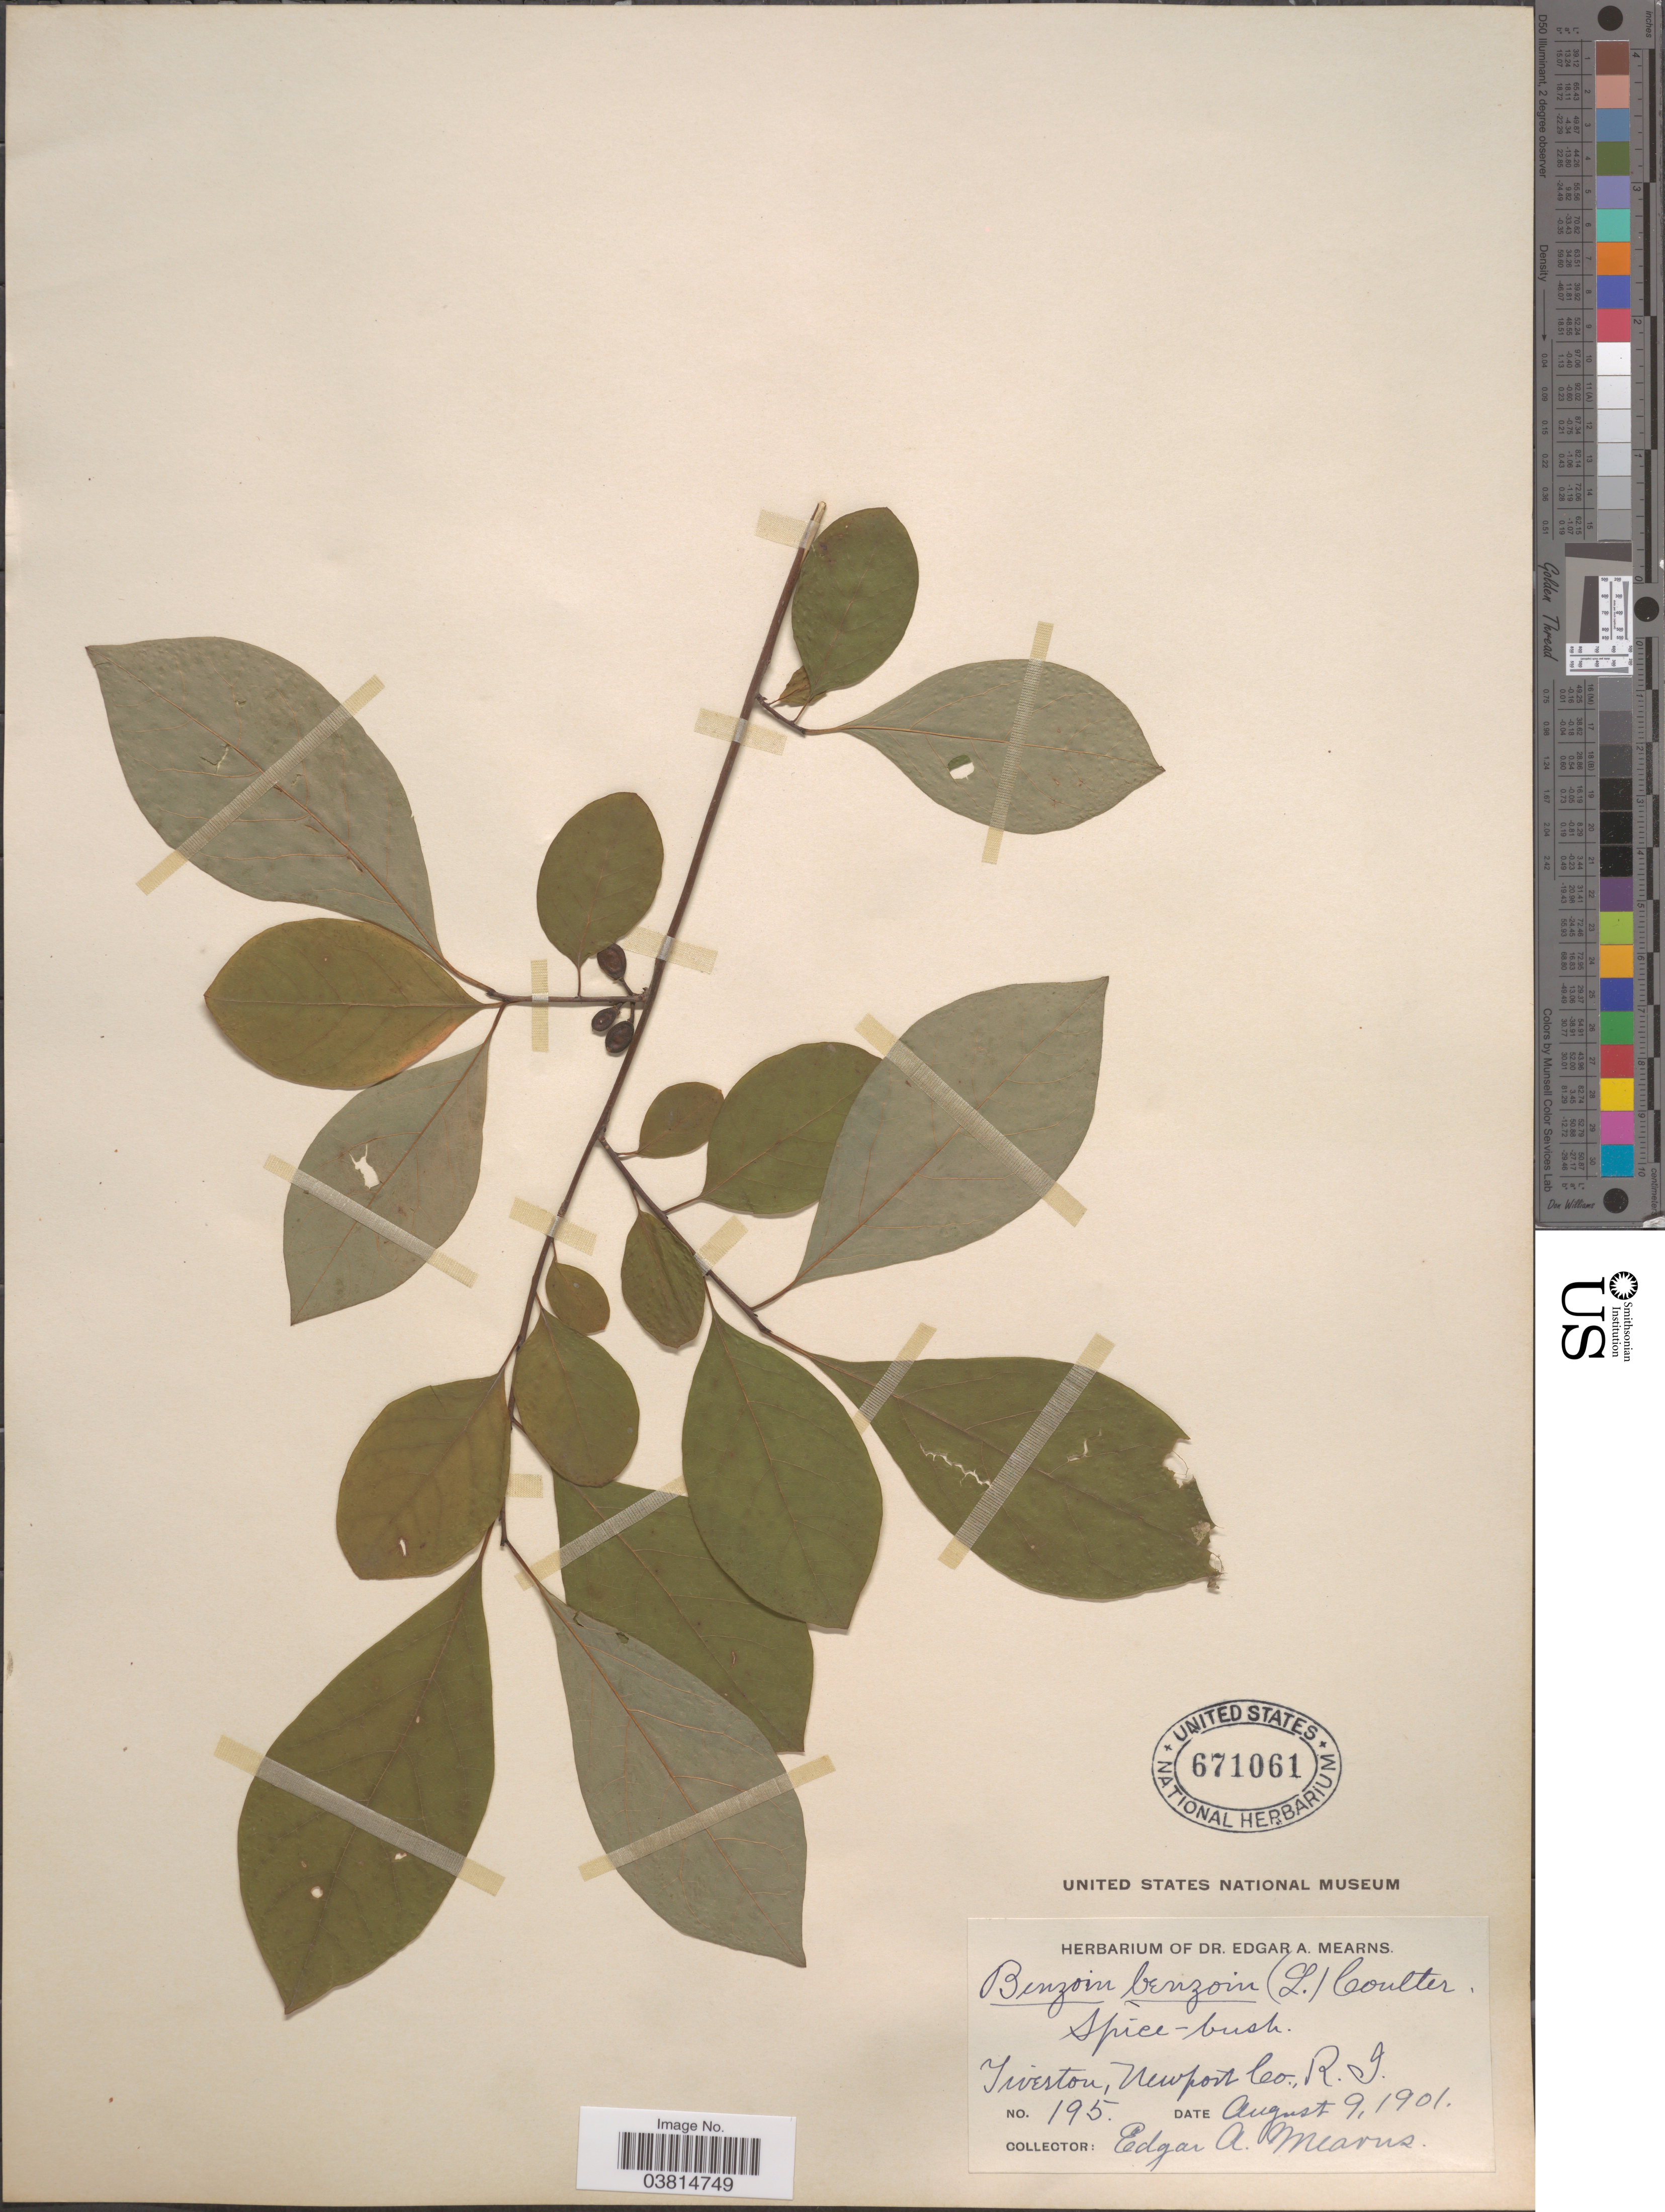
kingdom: Plantae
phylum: Tracheophyta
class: Magnoliopsida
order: Laurales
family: Lauraceae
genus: Lindera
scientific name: Lindera benzoin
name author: (L.) Blume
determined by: Strong, M. T., (US), Smithsonian Institution - National Museum of Natural History (UNITED STATES)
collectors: E. A. Mearns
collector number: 195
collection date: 1901-08-09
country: United States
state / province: Rhode Island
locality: Tiverton, Newport Co.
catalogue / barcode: US 671061